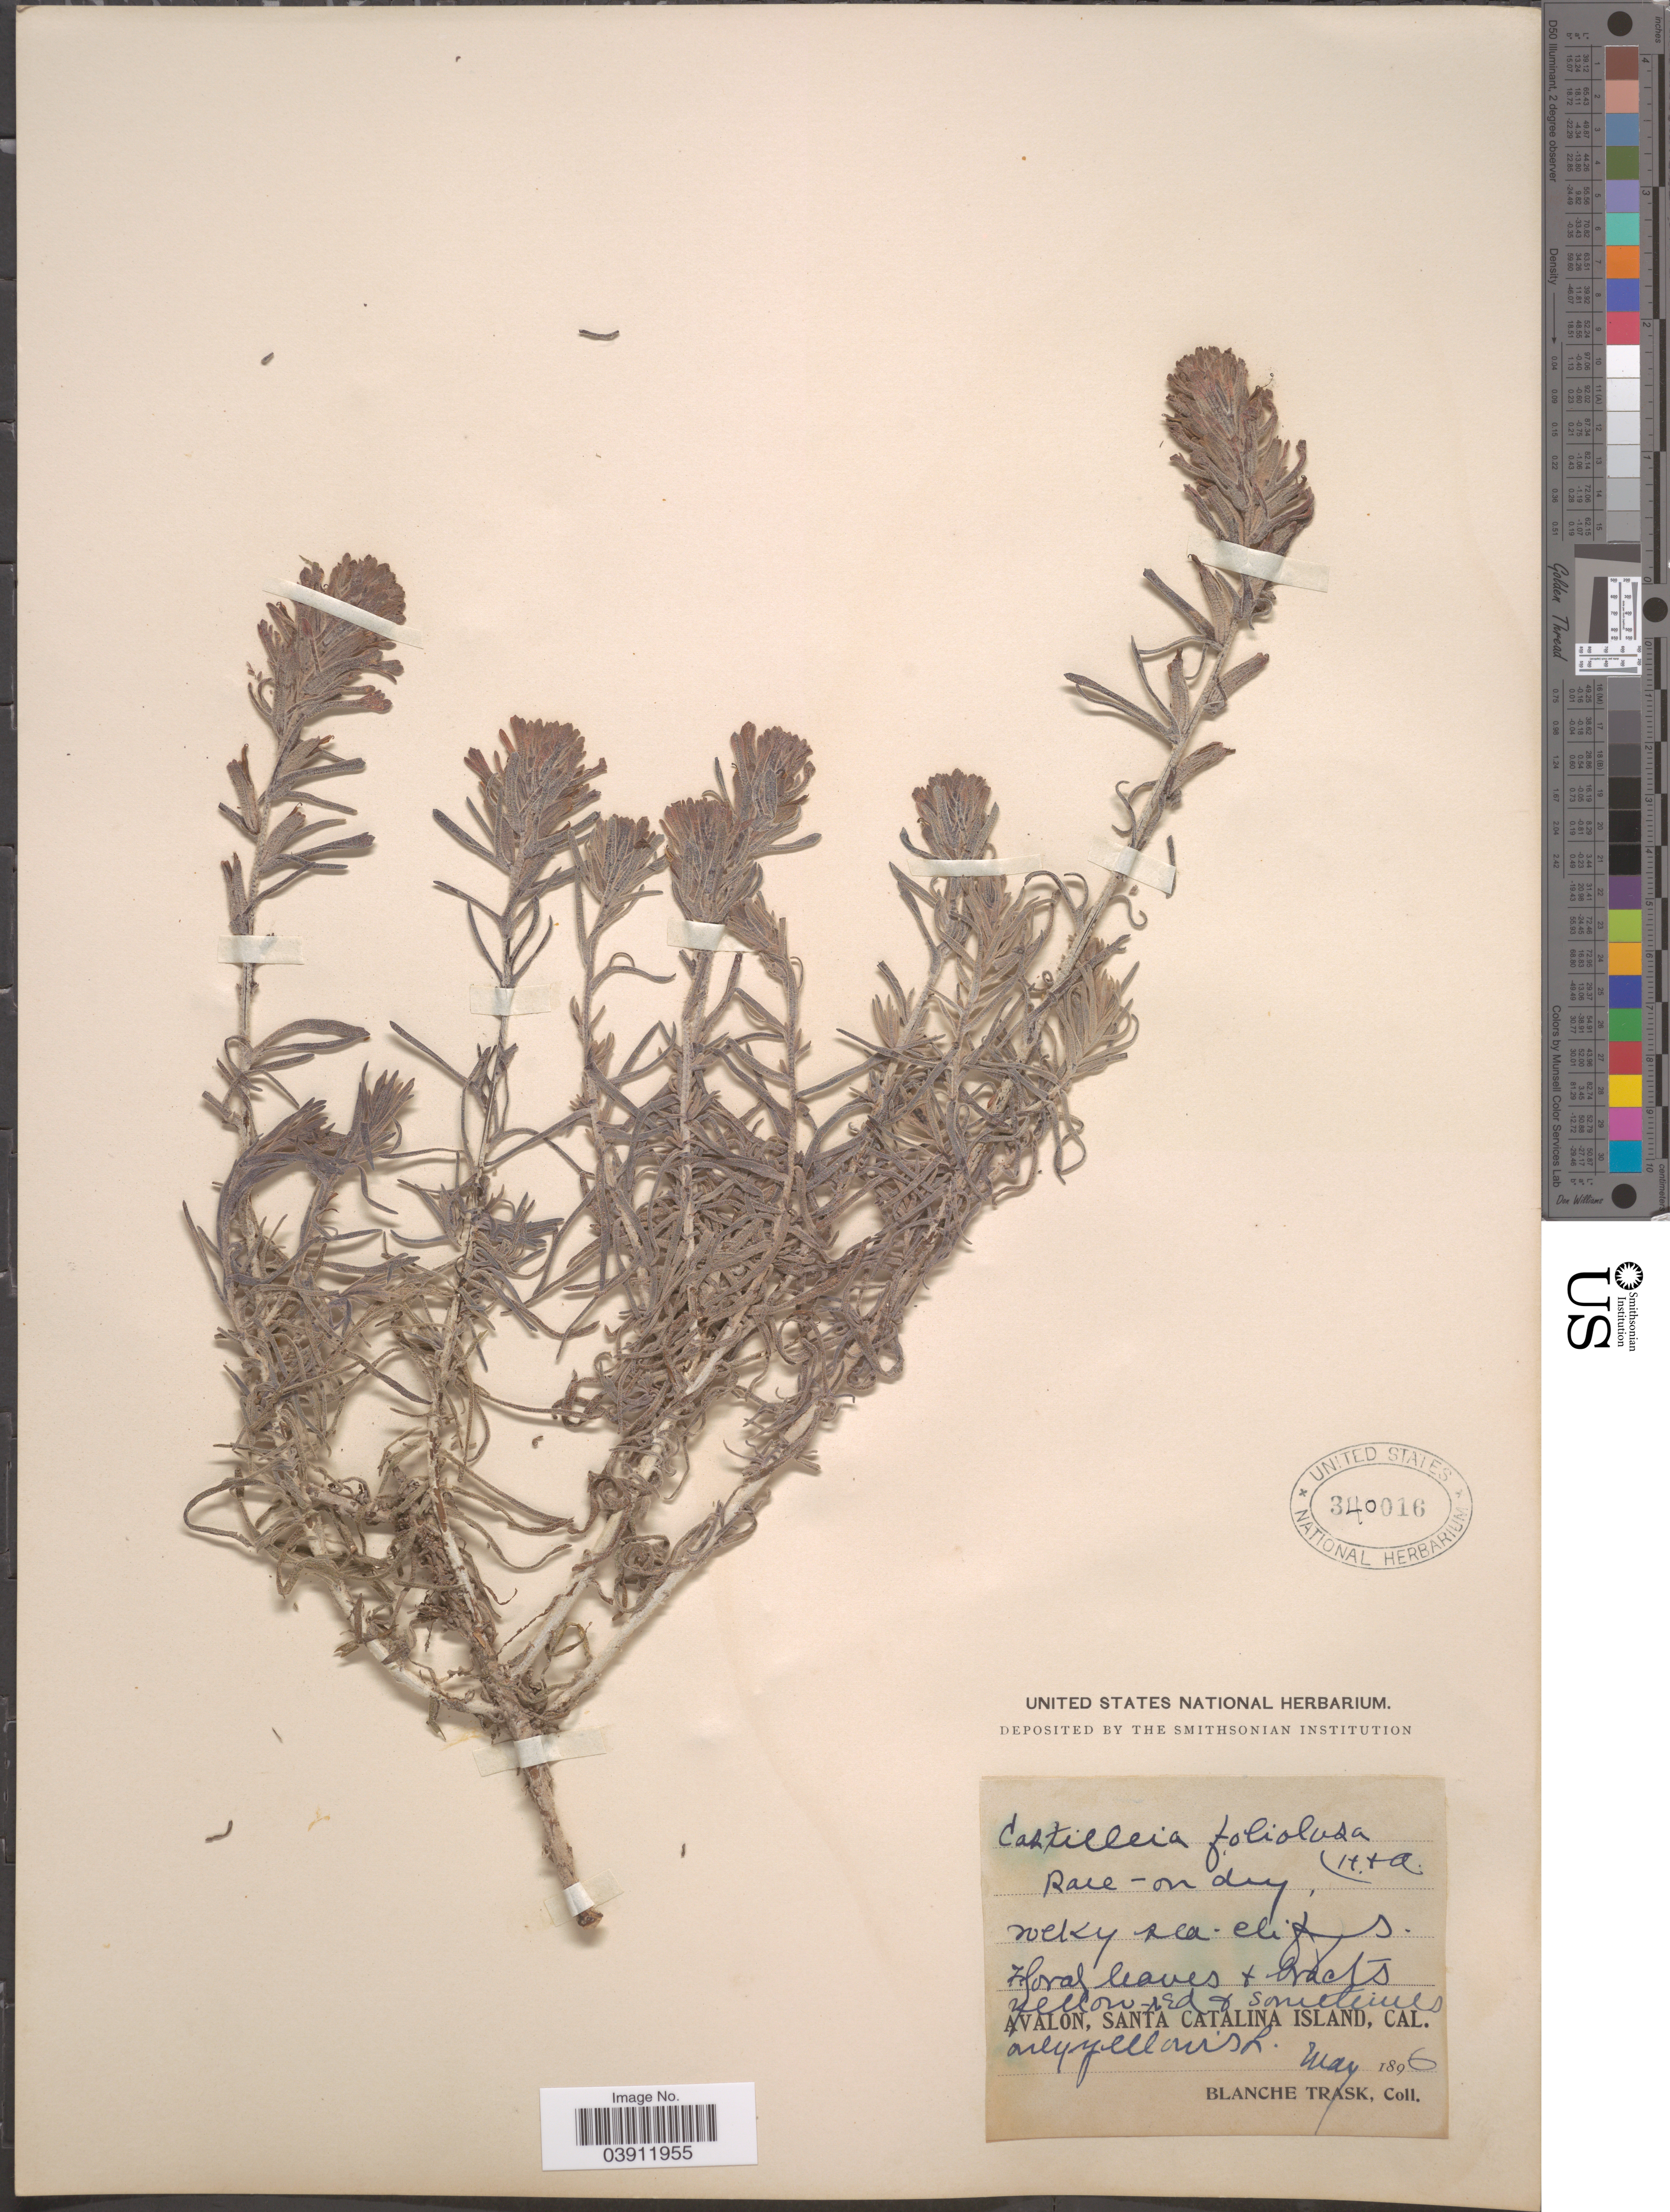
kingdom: Plantae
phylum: Tracheophyta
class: Magnoliopsida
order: Lamiales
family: Orobanchaceae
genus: Castilleja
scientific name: Castilleja foliolosa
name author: Hook. f.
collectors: B. Trask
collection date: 1896-05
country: United States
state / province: California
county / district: Los Angeles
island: Santa Catalina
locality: Avalon, Santa Catalina Island.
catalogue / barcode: US 340016